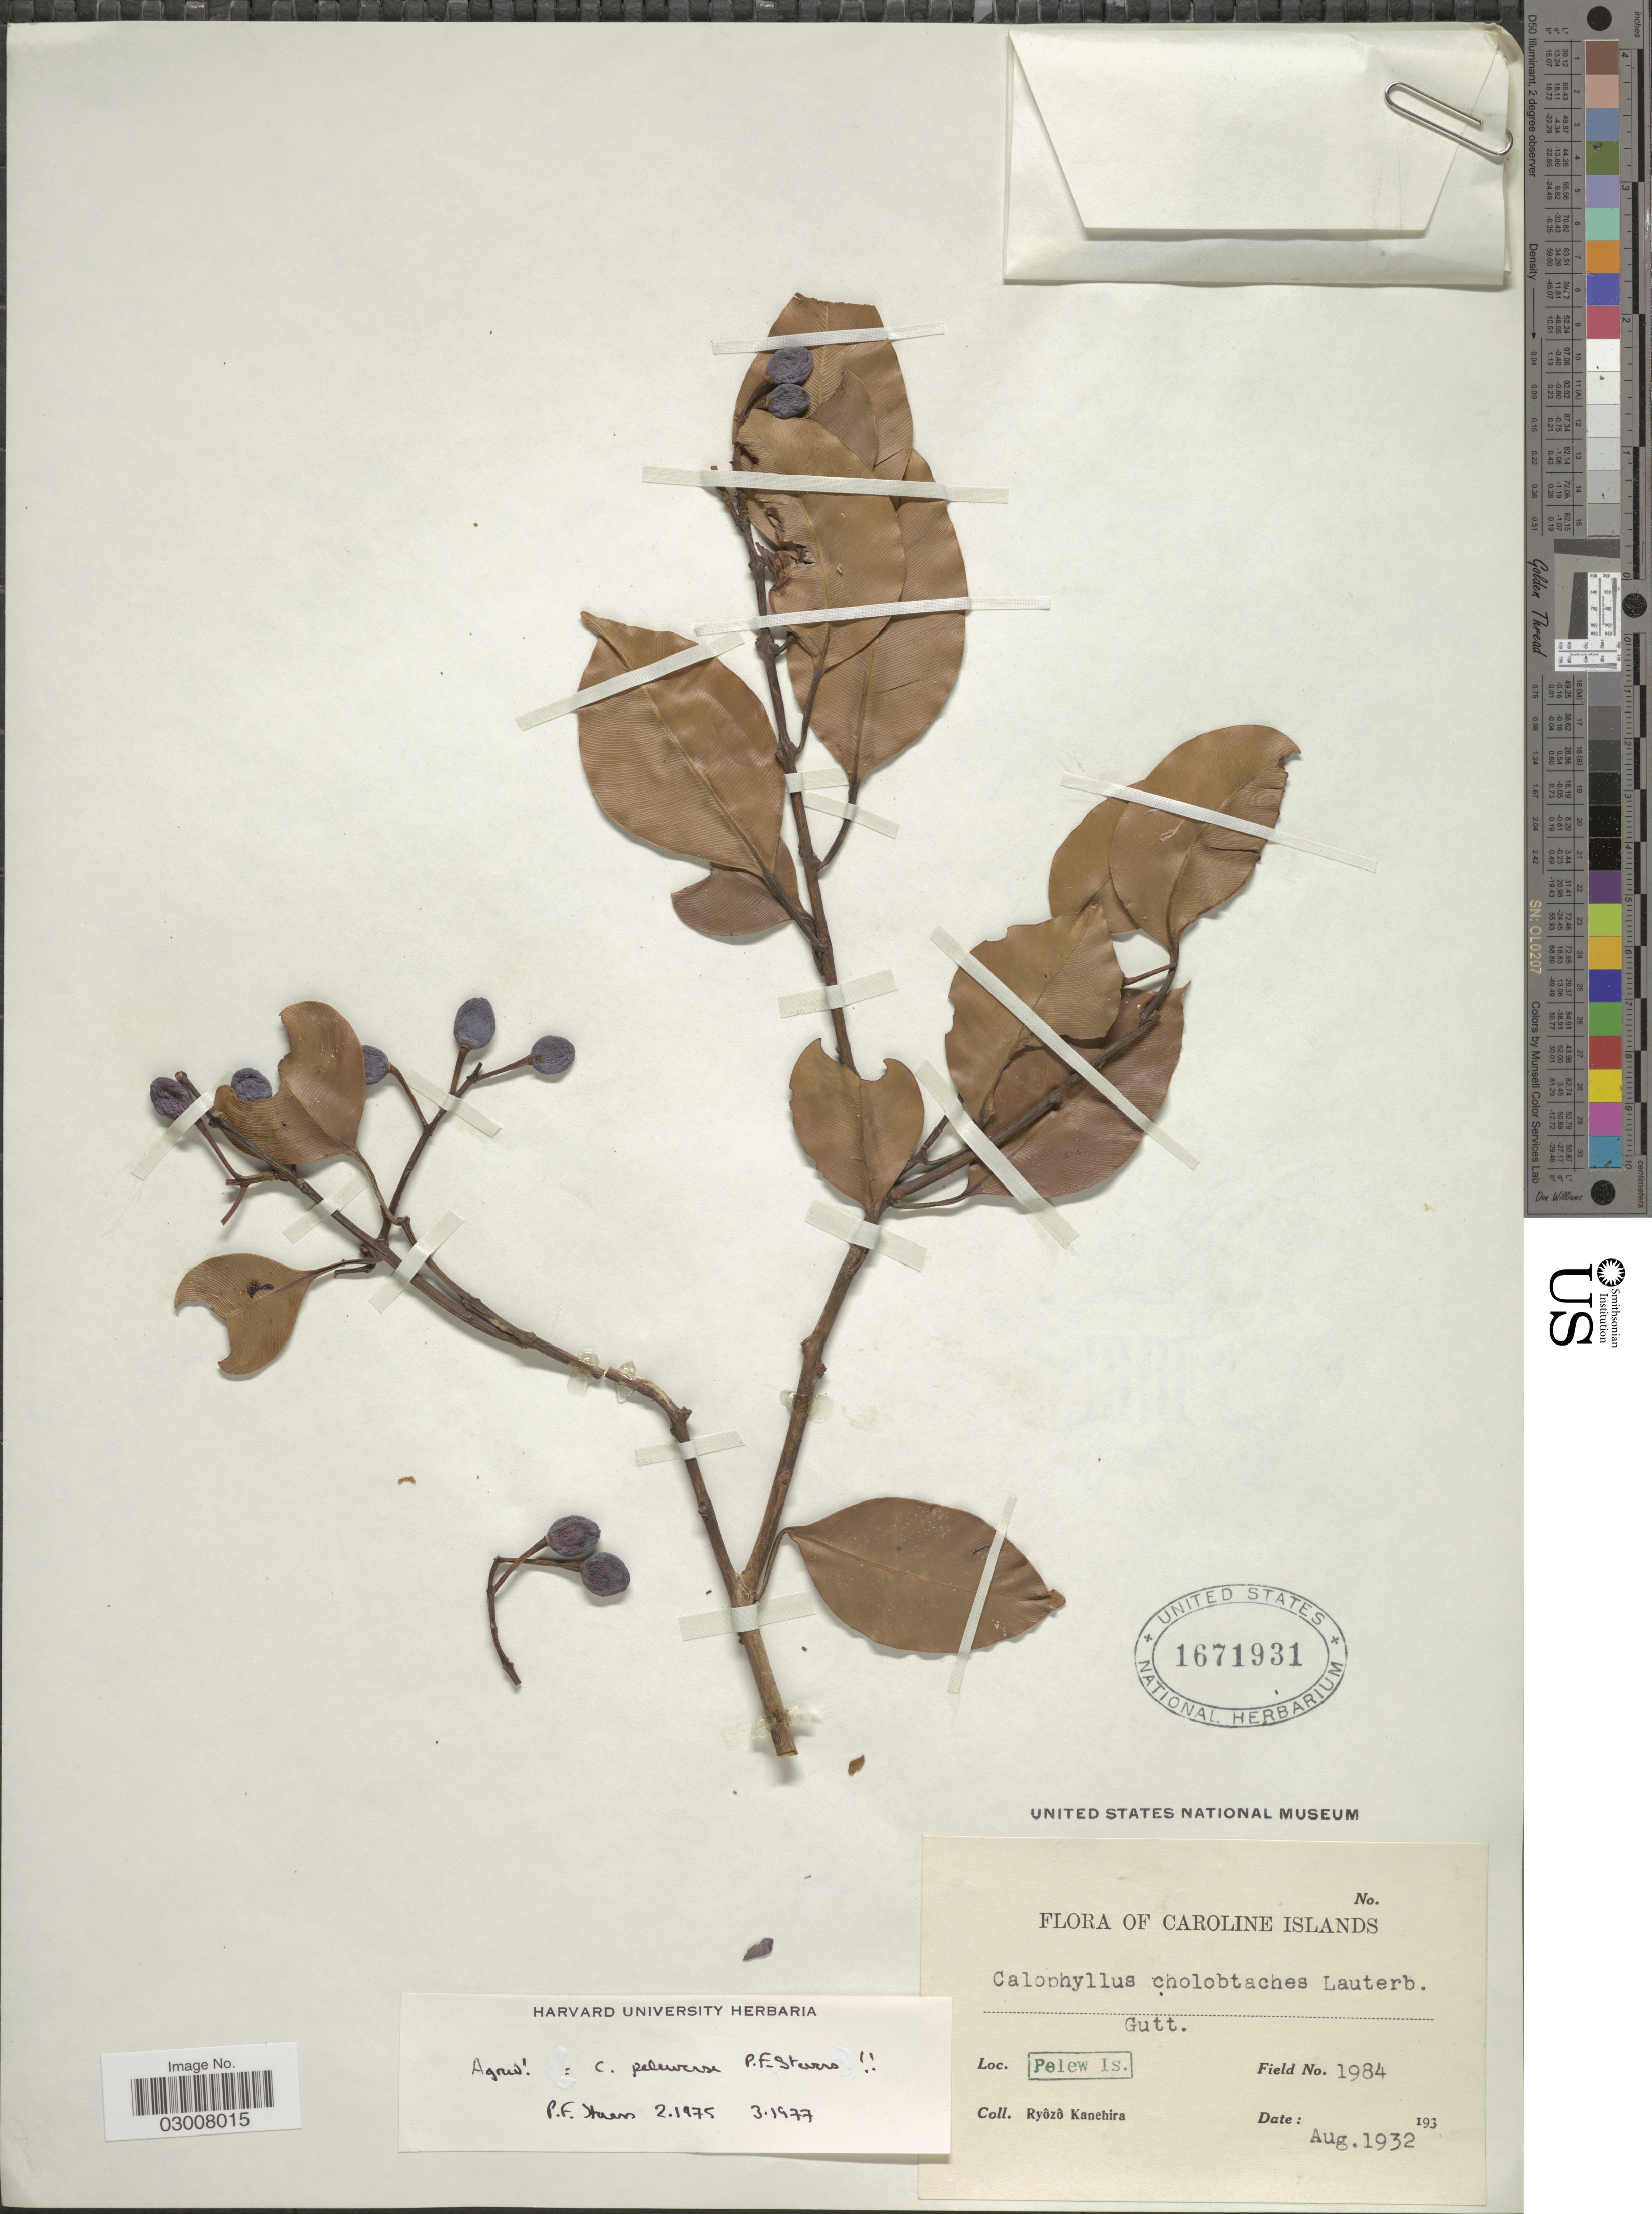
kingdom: Plantae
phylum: Tracheophyta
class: Magnoliopsida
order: Malpighiales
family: Calophyllaceae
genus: Calophyllum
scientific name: Calophyllum pelewense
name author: P.F. Stevens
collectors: R. Kanehira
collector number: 1984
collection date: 1932-08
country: Palau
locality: Caroline Islands, Pelew Is.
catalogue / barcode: US 1671931